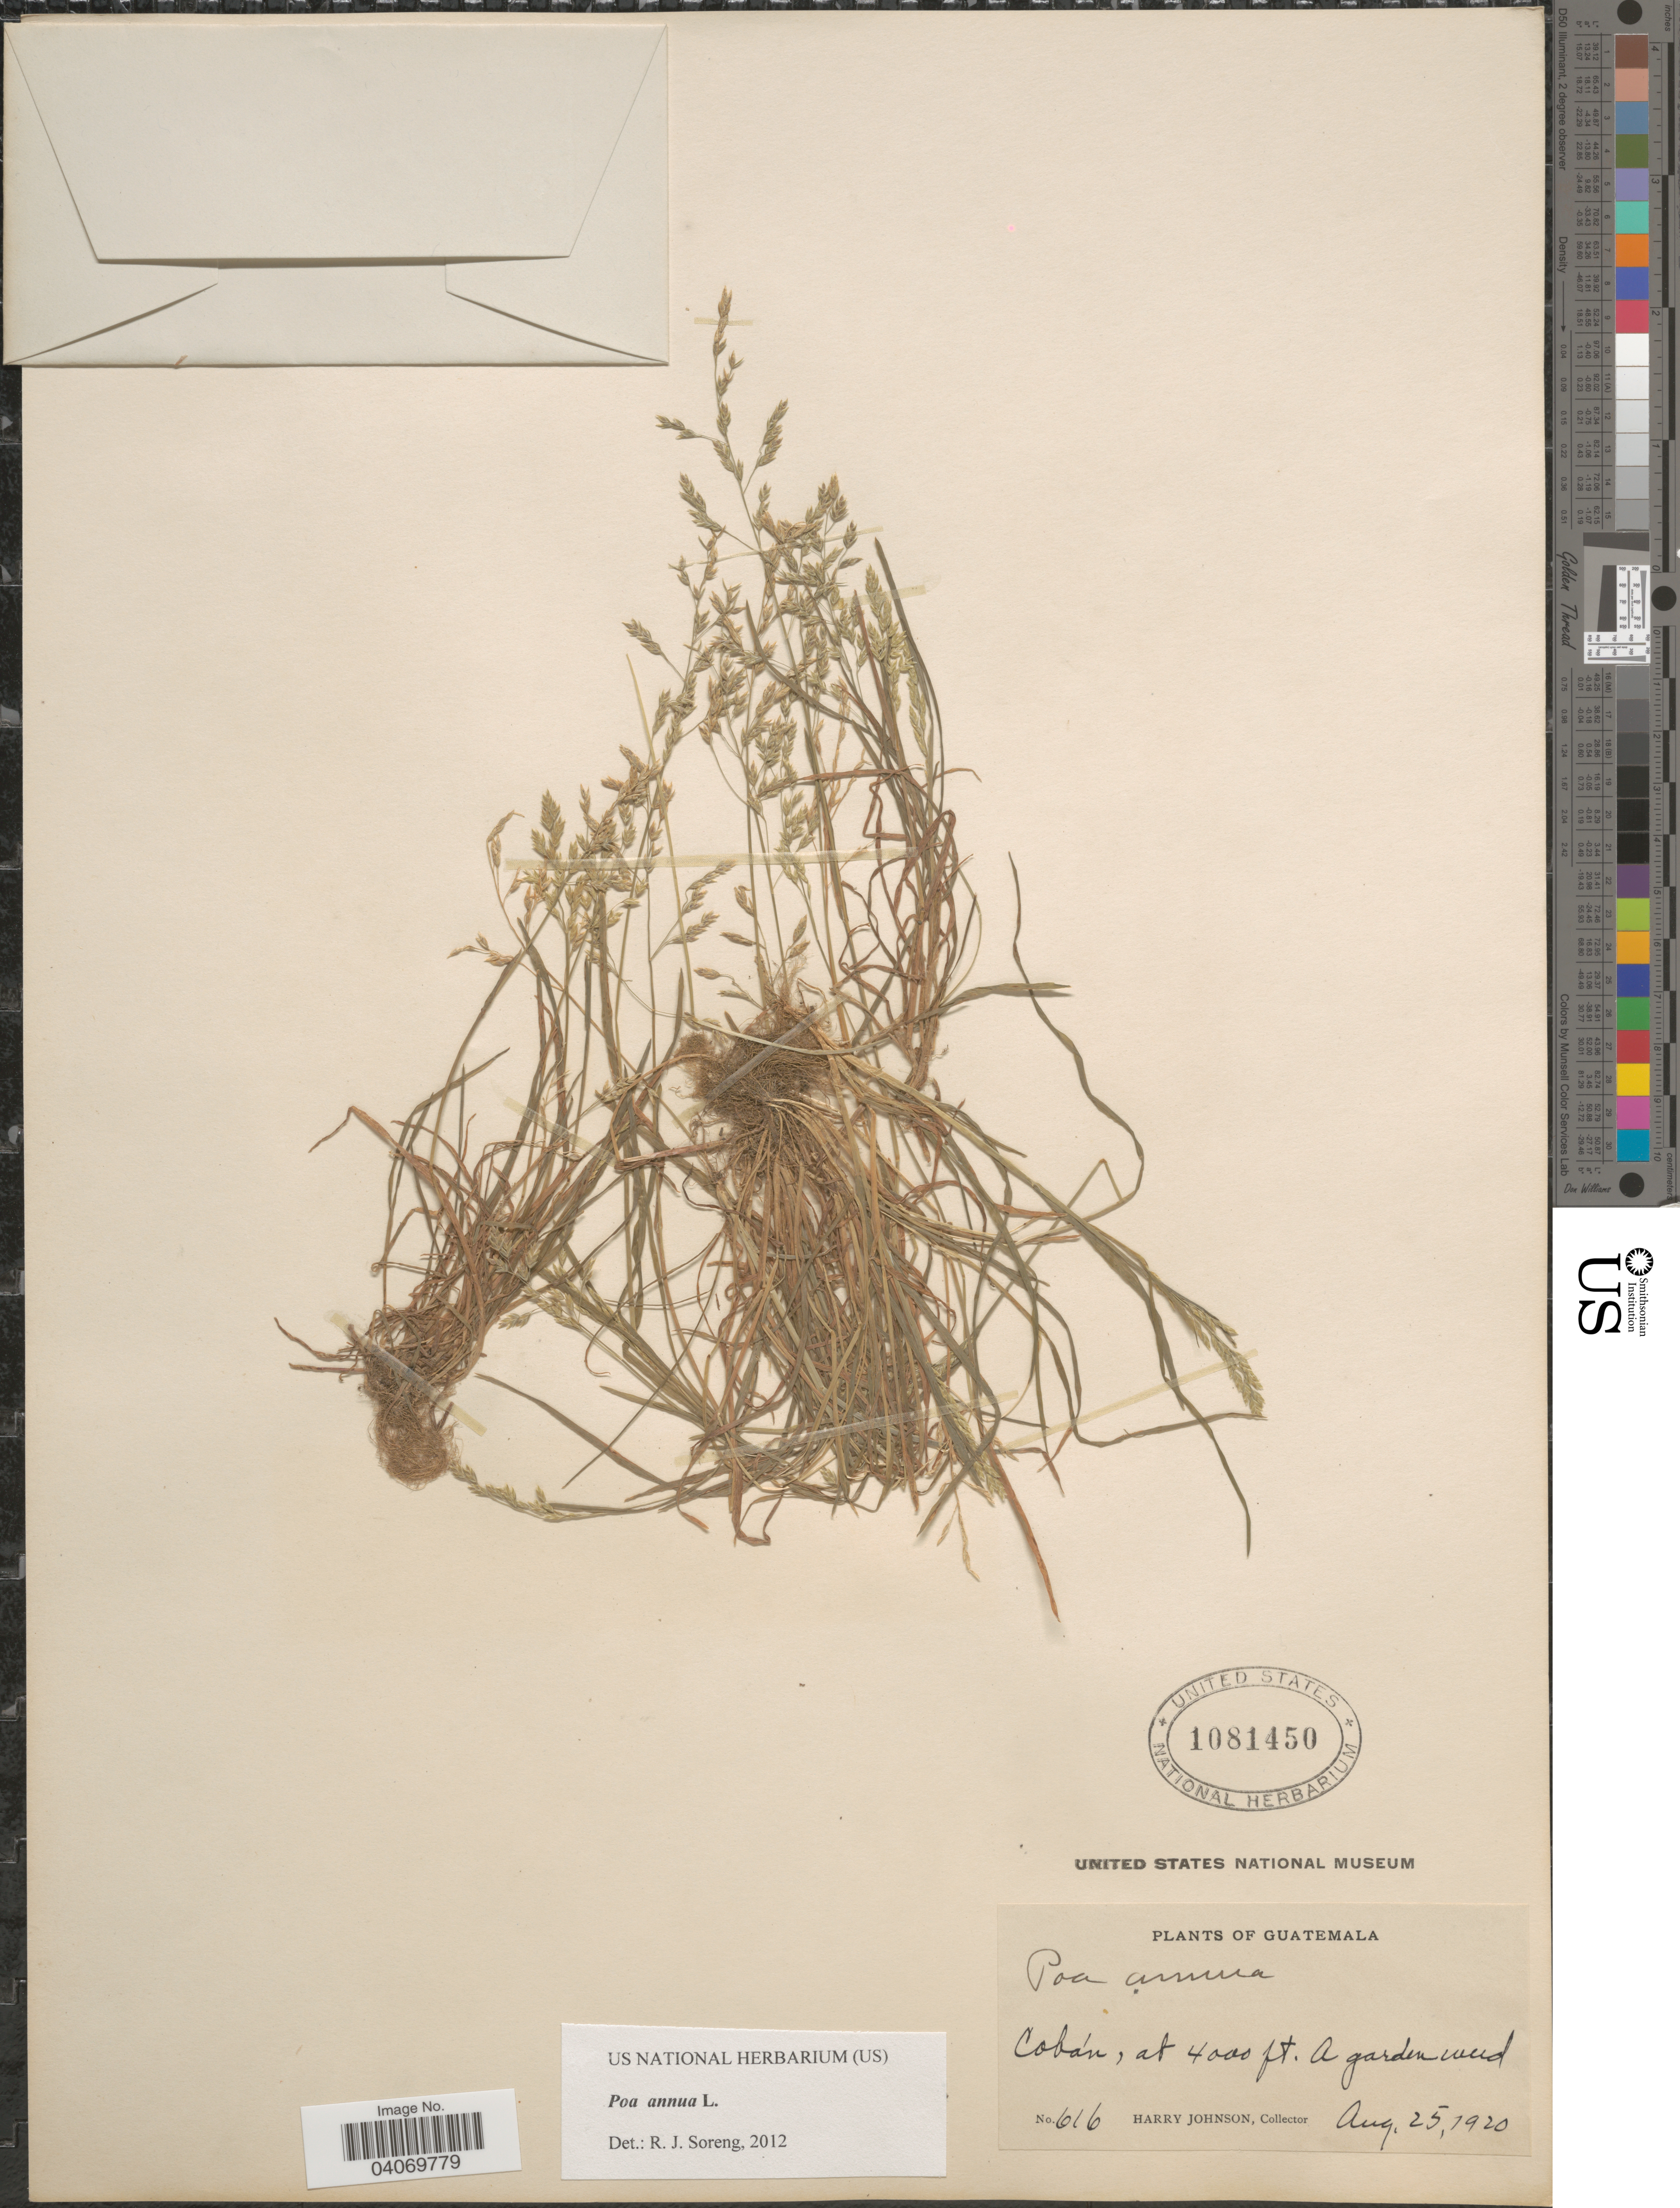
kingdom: Plantae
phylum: Tracheophyta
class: Liliopsida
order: Poales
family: Poaceae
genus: Poa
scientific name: Poa annua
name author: L.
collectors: H. Johnson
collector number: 616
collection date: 1920-08-25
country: Guatemala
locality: Cobán. A garden weed.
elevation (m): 1219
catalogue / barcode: US 1081450